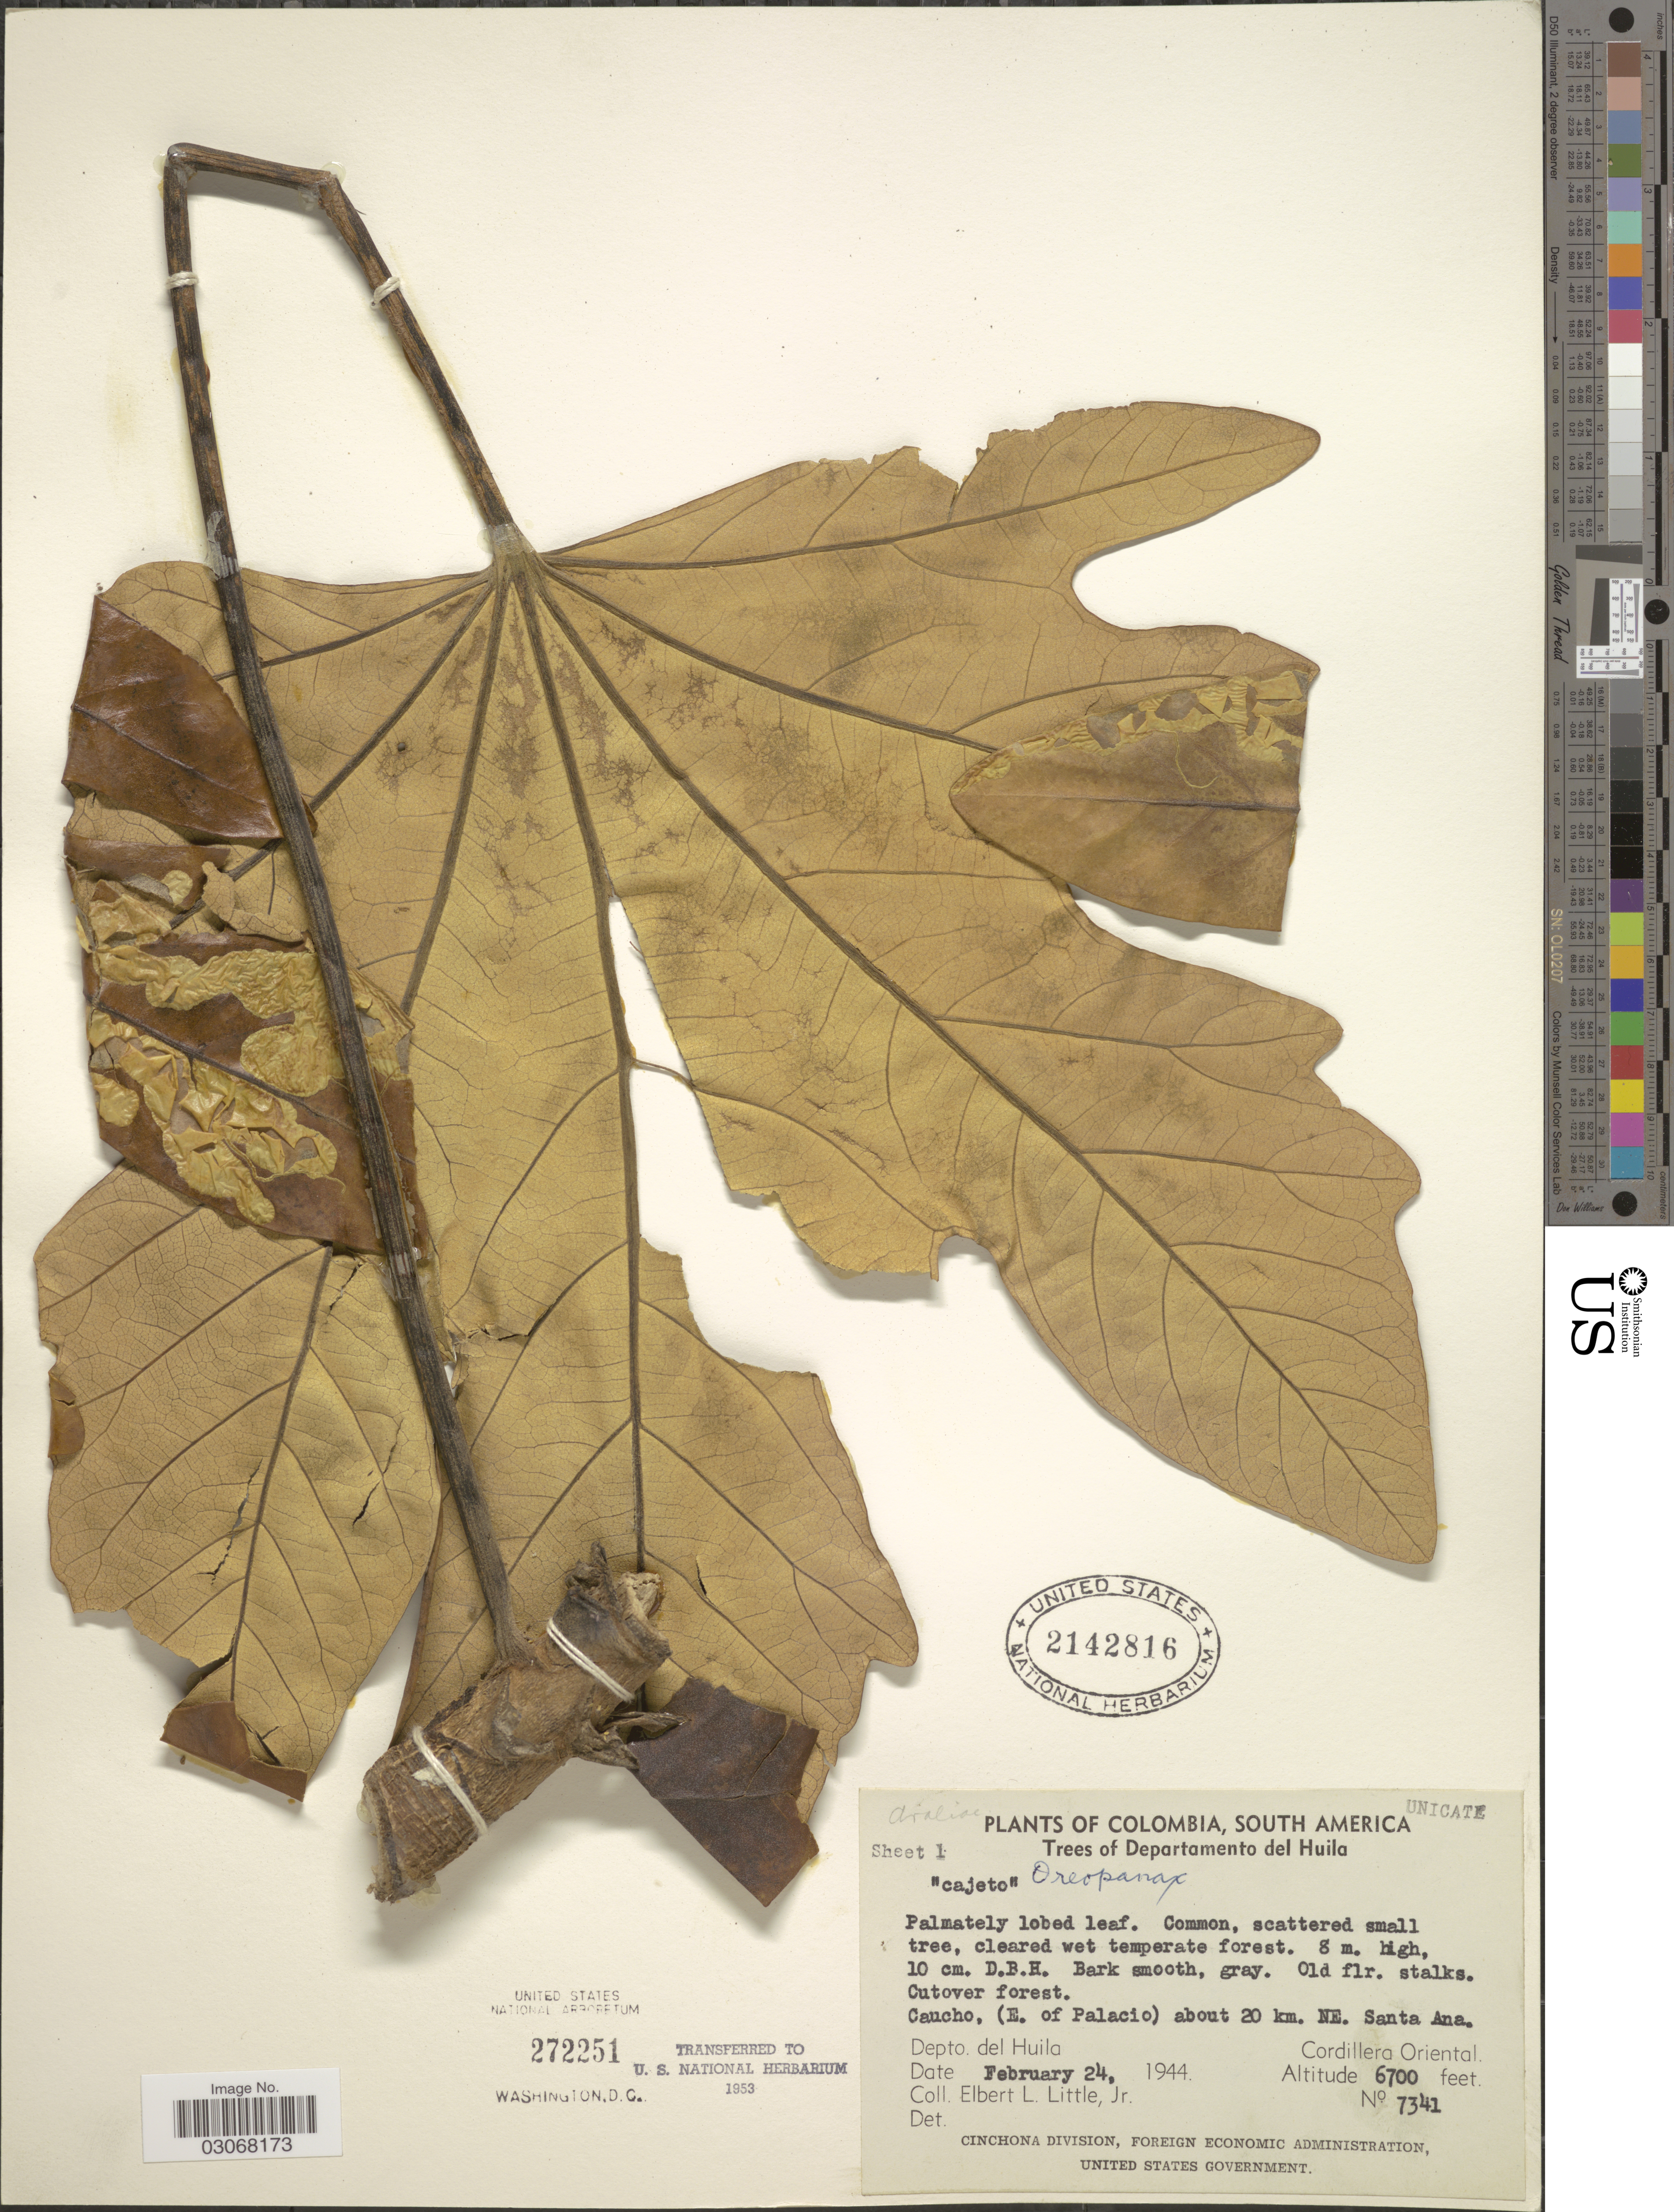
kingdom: Plantae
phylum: Tracheophyta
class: Magnoliopsida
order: Apiales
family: Araliaceae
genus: Oreopanax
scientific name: Oreopanax sp.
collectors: E. L. Little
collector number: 7341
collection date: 1944-02-24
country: Colombia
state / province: Huila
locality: Trees of Departamento del Huila. Caucho. (E. of Palacio) about 20 km. NE. Santa Ana. Depto. del Huila. Cordillera Oriental.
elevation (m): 2042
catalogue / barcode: US 2142816